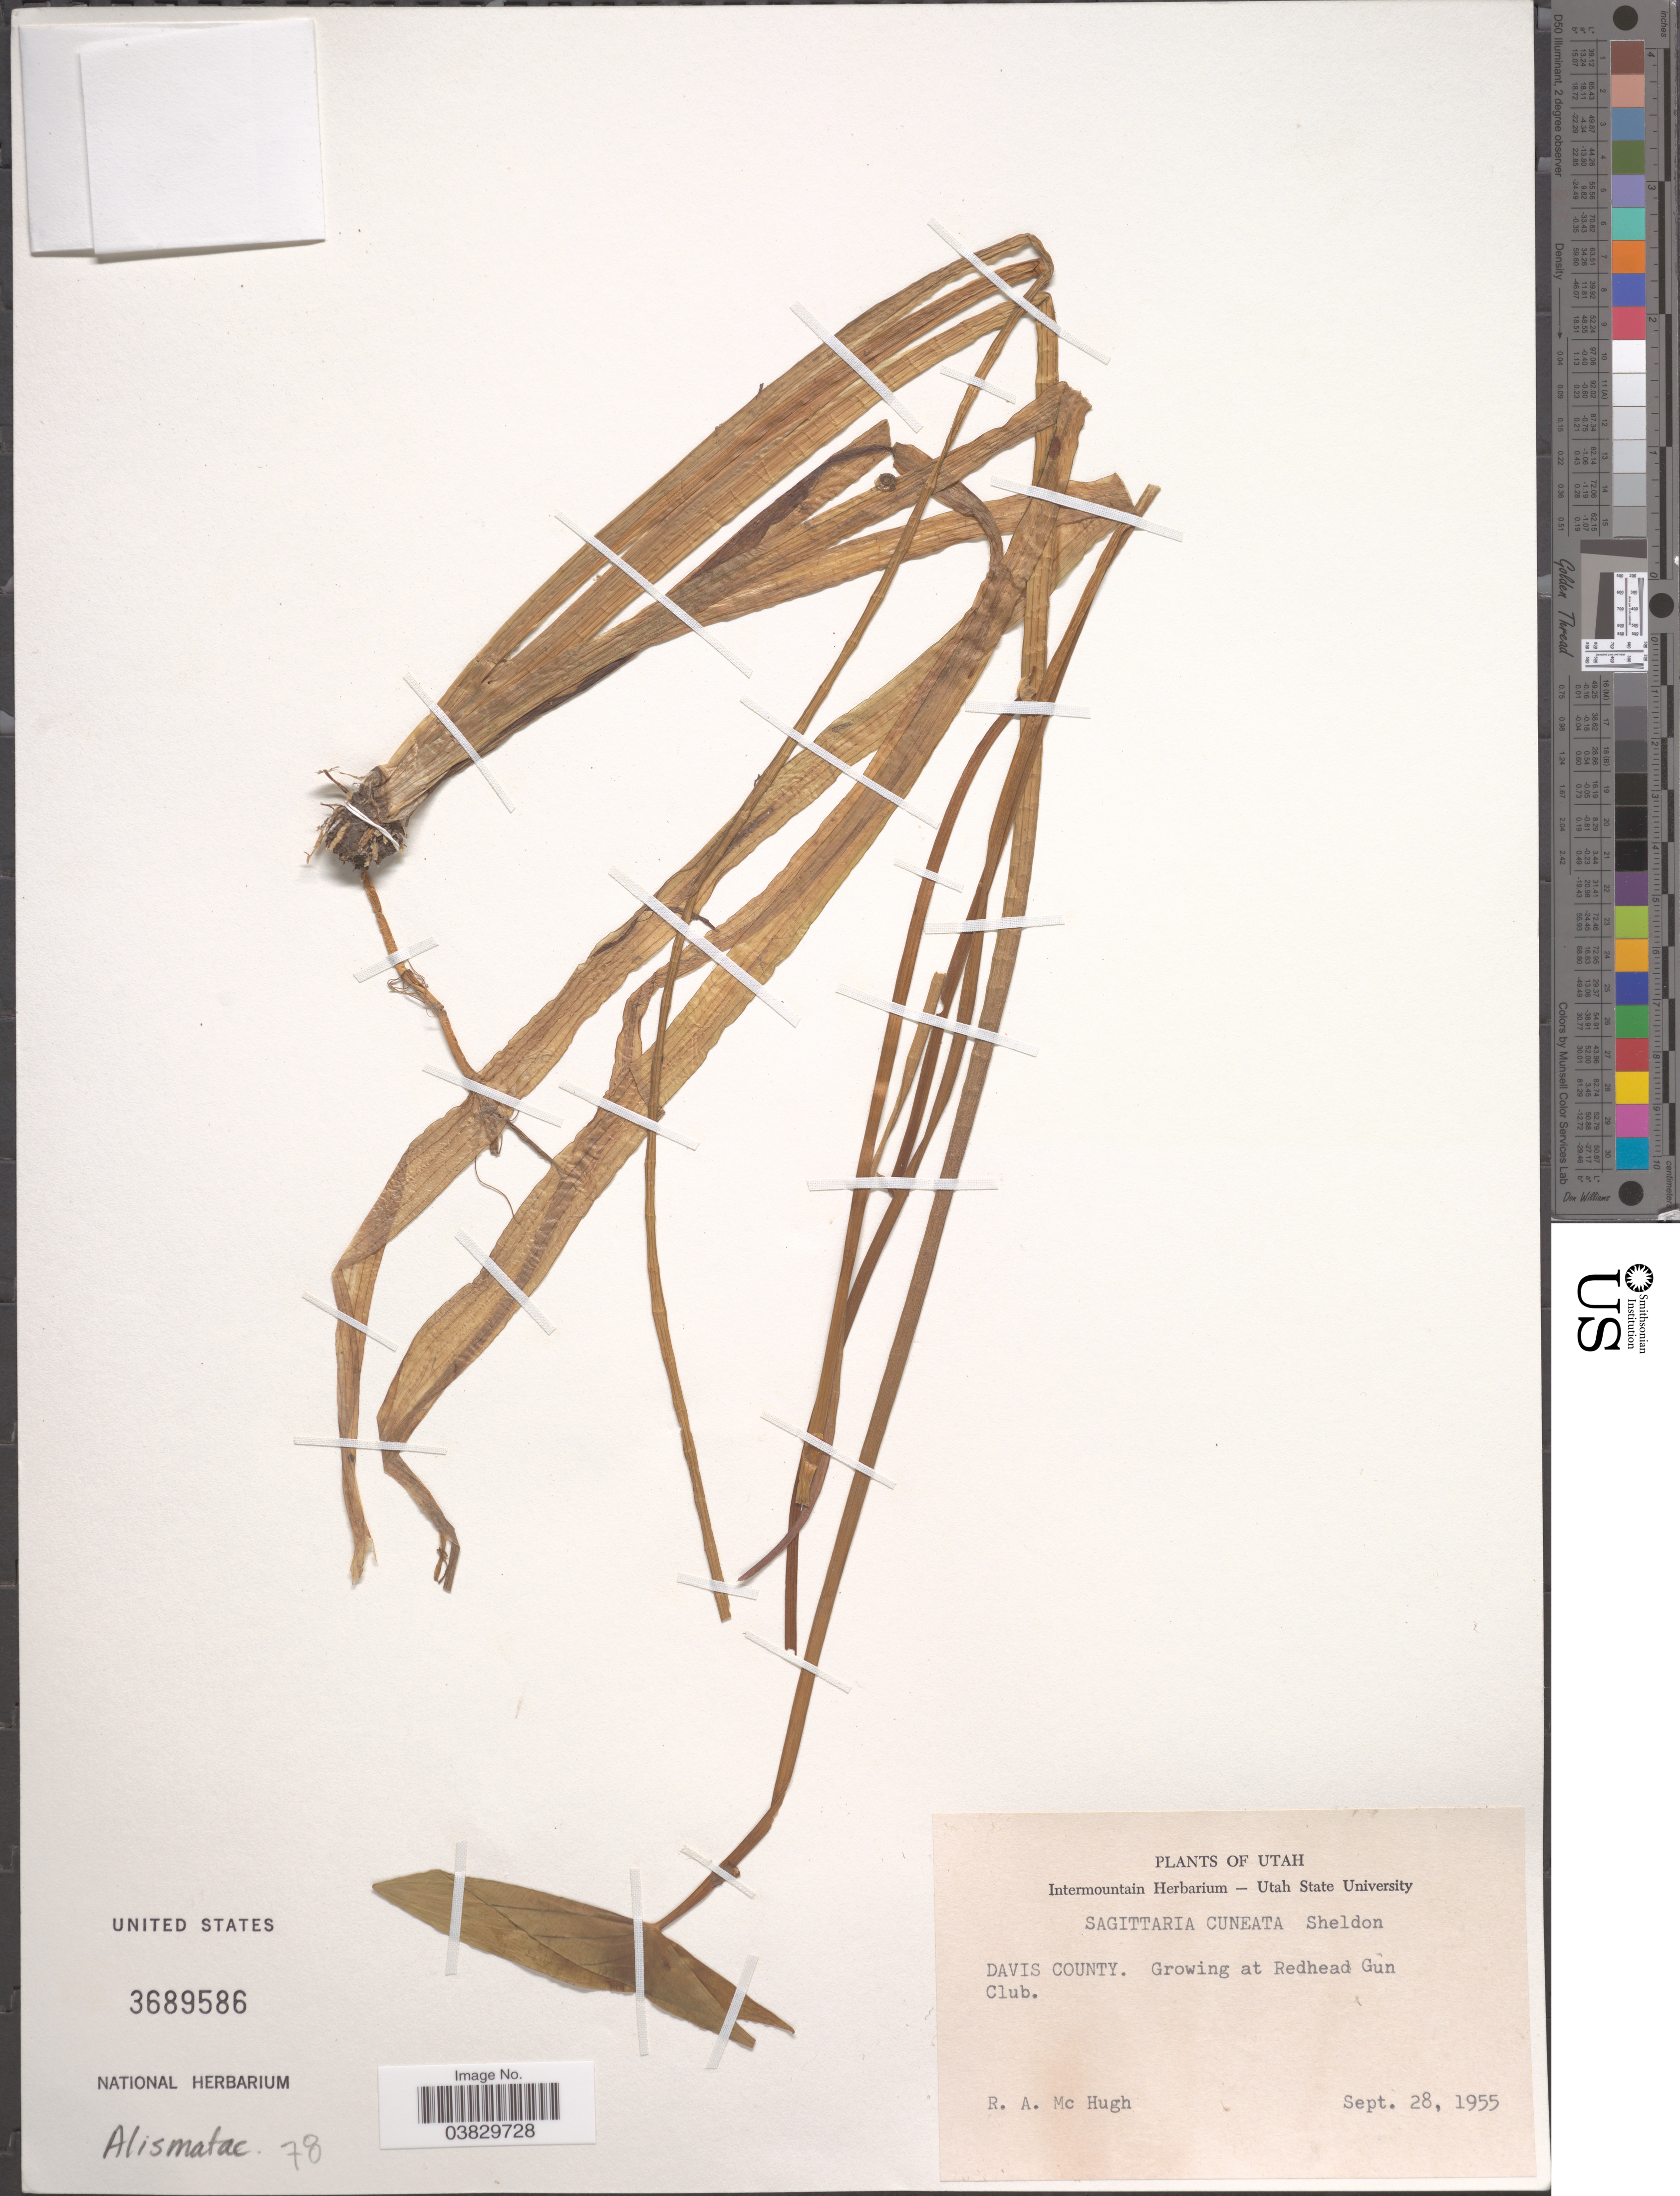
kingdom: Plantae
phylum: Tracheophyta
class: Liliopsida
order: Alismatales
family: Alismataceae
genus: Sagittaria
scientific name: Sagittaria cuneata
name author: E. Sheld.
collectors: R. McHugh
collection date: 1955-09-28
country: United States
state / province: Utah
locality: Davis County. Growing at Redhead Gun Club.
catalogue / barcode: US 3689586